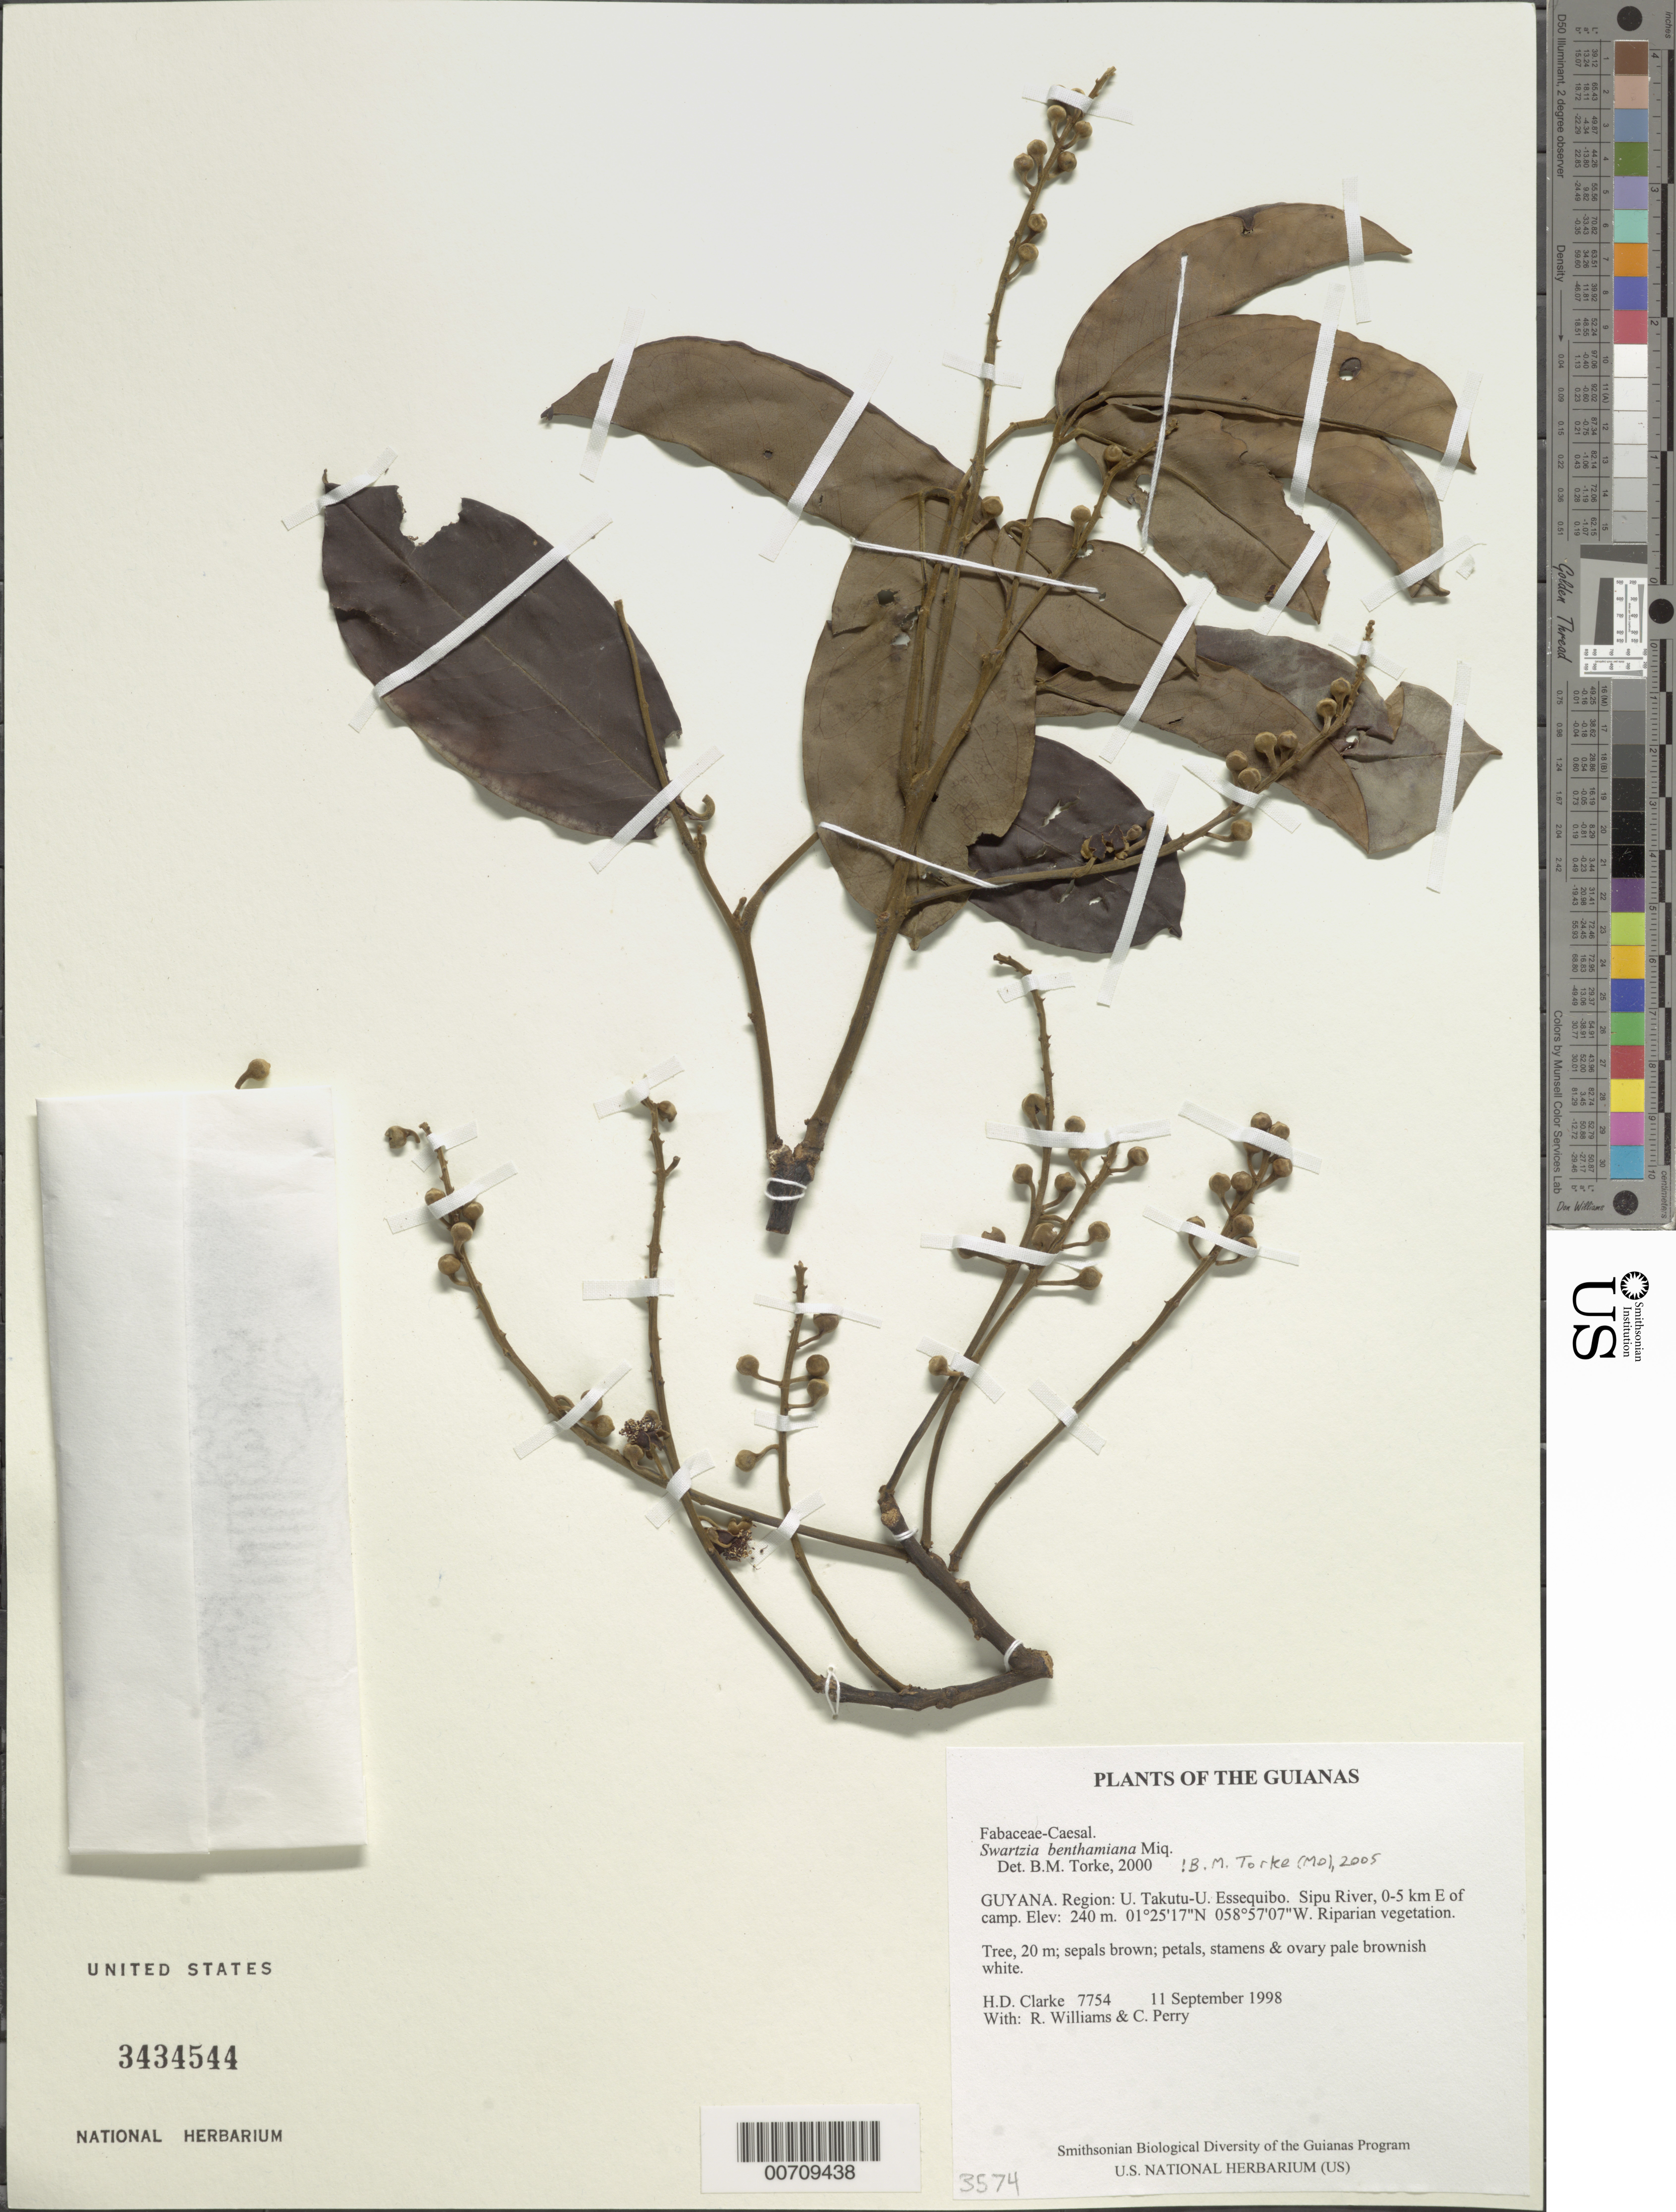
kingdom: Plantae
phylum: Tracheophyta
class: Magnoliopsida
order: Fabales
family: Fabaceae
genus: Swartzia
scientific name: Swartzia benthamiana var. benthamiana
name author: Miq.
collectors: H. D. Clarke, R. Williams & C. Perry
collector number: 7754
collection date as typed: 11 September 1998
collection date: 1998-09-11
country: Guyana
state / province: U. Takutu-U. Essequibo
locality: Sipu River, 0-5 km E of camp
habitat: Riparian vegetation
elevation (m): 240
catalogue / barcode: US 3434544